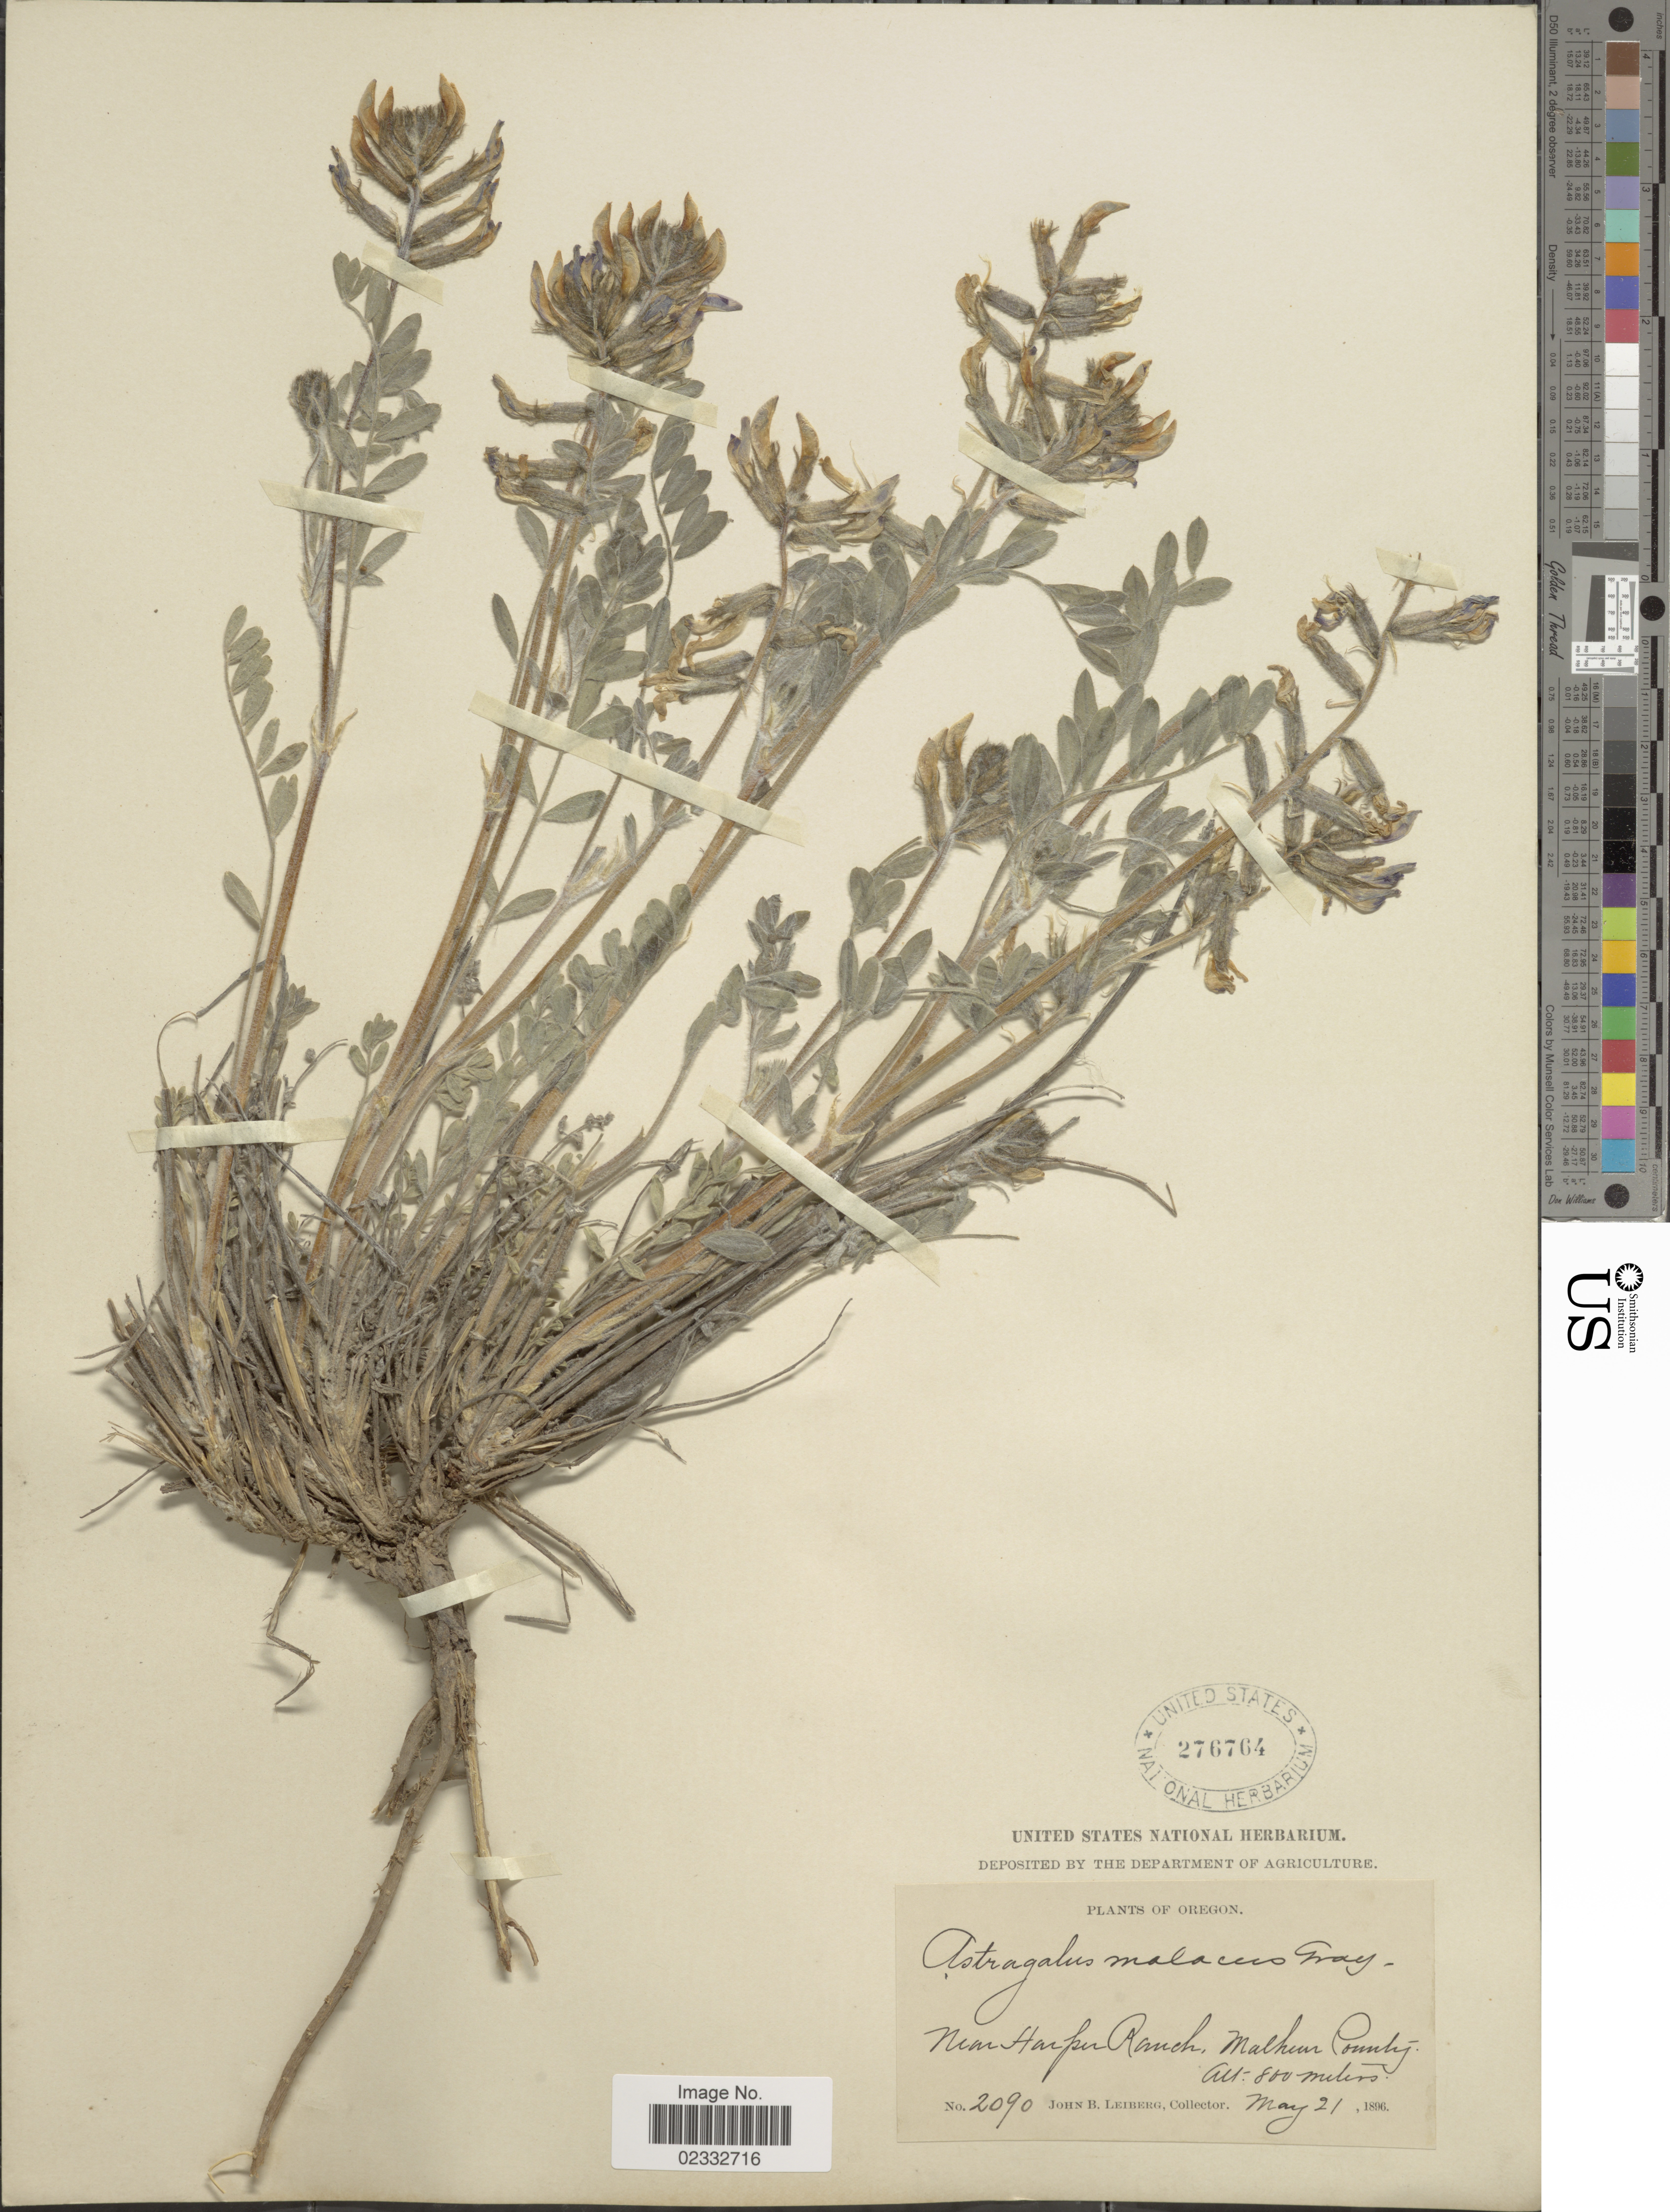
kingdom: Plantae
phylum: Tracheophyta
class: Magnoliopsida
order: Fabales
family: Fabaceae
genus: Astragalus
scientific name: Astragalus malacus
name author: A. Gray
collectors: J. B. Leiberg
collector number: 2090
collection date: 1896-05-21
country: United States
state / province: Oregon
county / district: Malheur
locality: Near Harper Ranch, Malheur County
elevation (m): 800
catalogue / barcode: US 276764